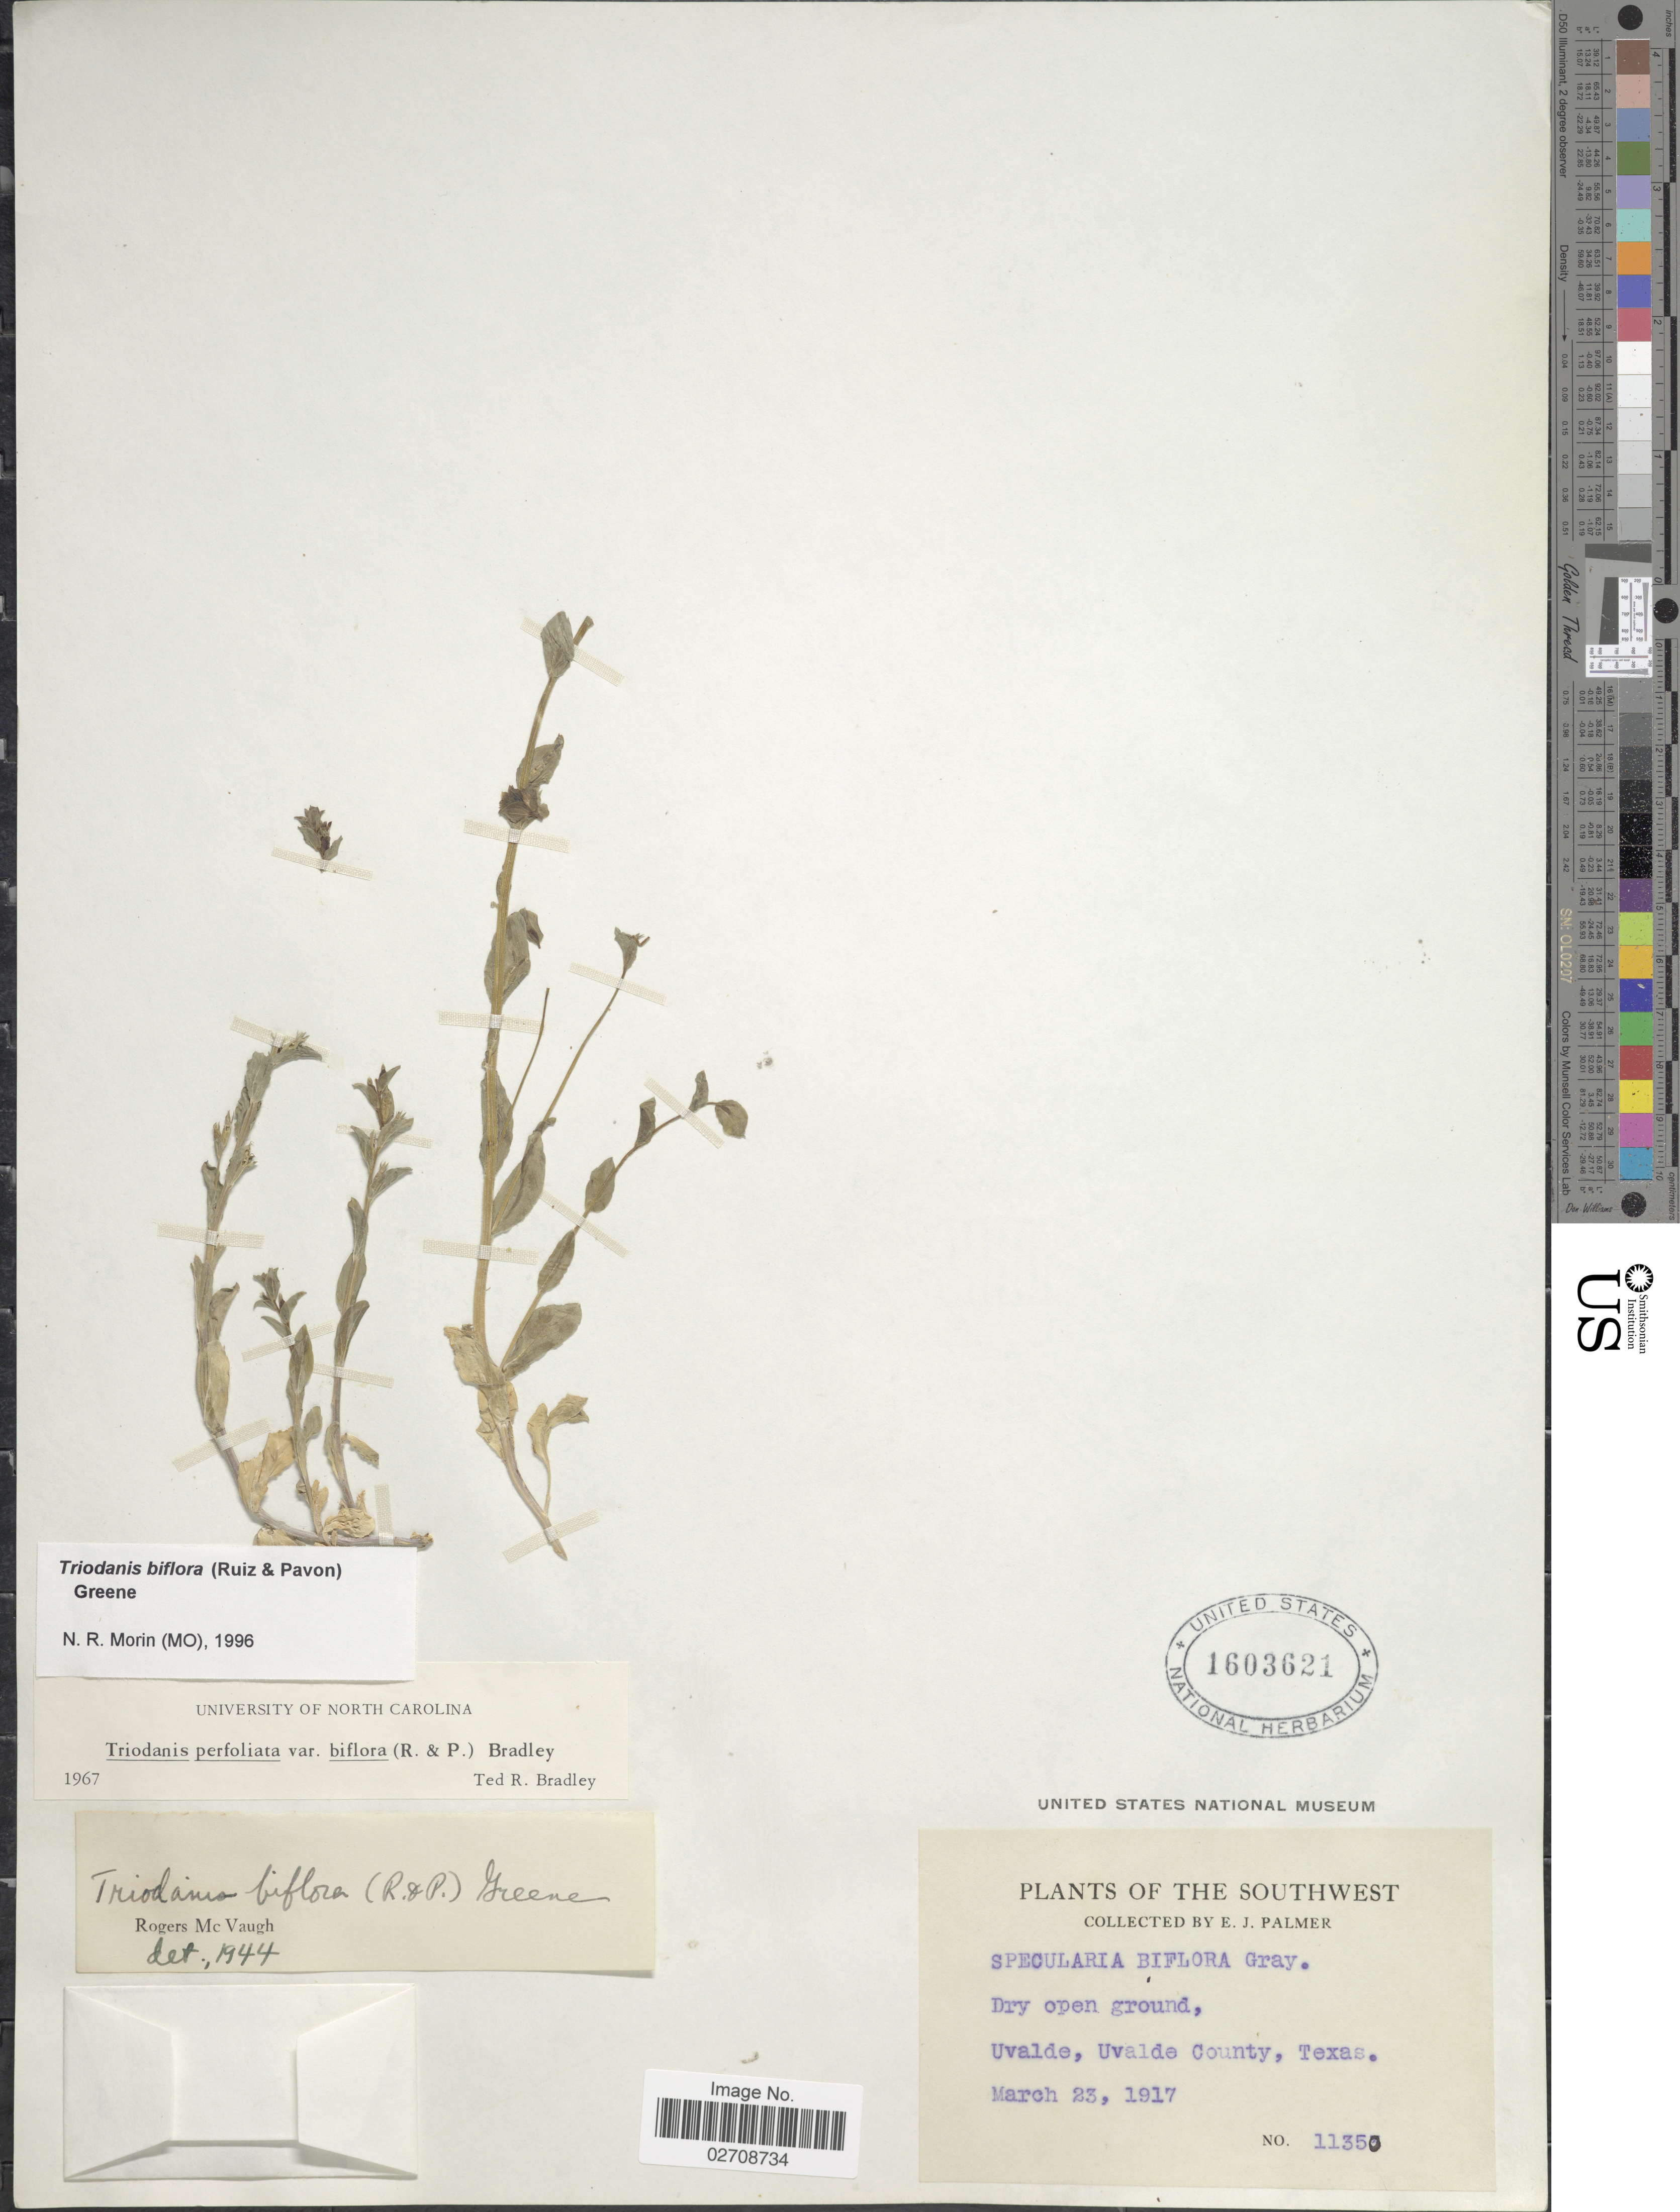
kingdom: Plantae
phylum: Tracheophyta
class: Magnoliopsida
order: Asterales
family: Campanulaceae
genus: Triodanis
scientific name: Triodanis biflora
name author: (Ruiz & Pav.) Greene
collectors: E. J. Palmer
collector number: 11350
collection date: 1917-03-23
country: United States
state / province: Texas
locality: The Southwest, Uvalde, Uvalde County, Texas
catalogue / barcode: US 1603621